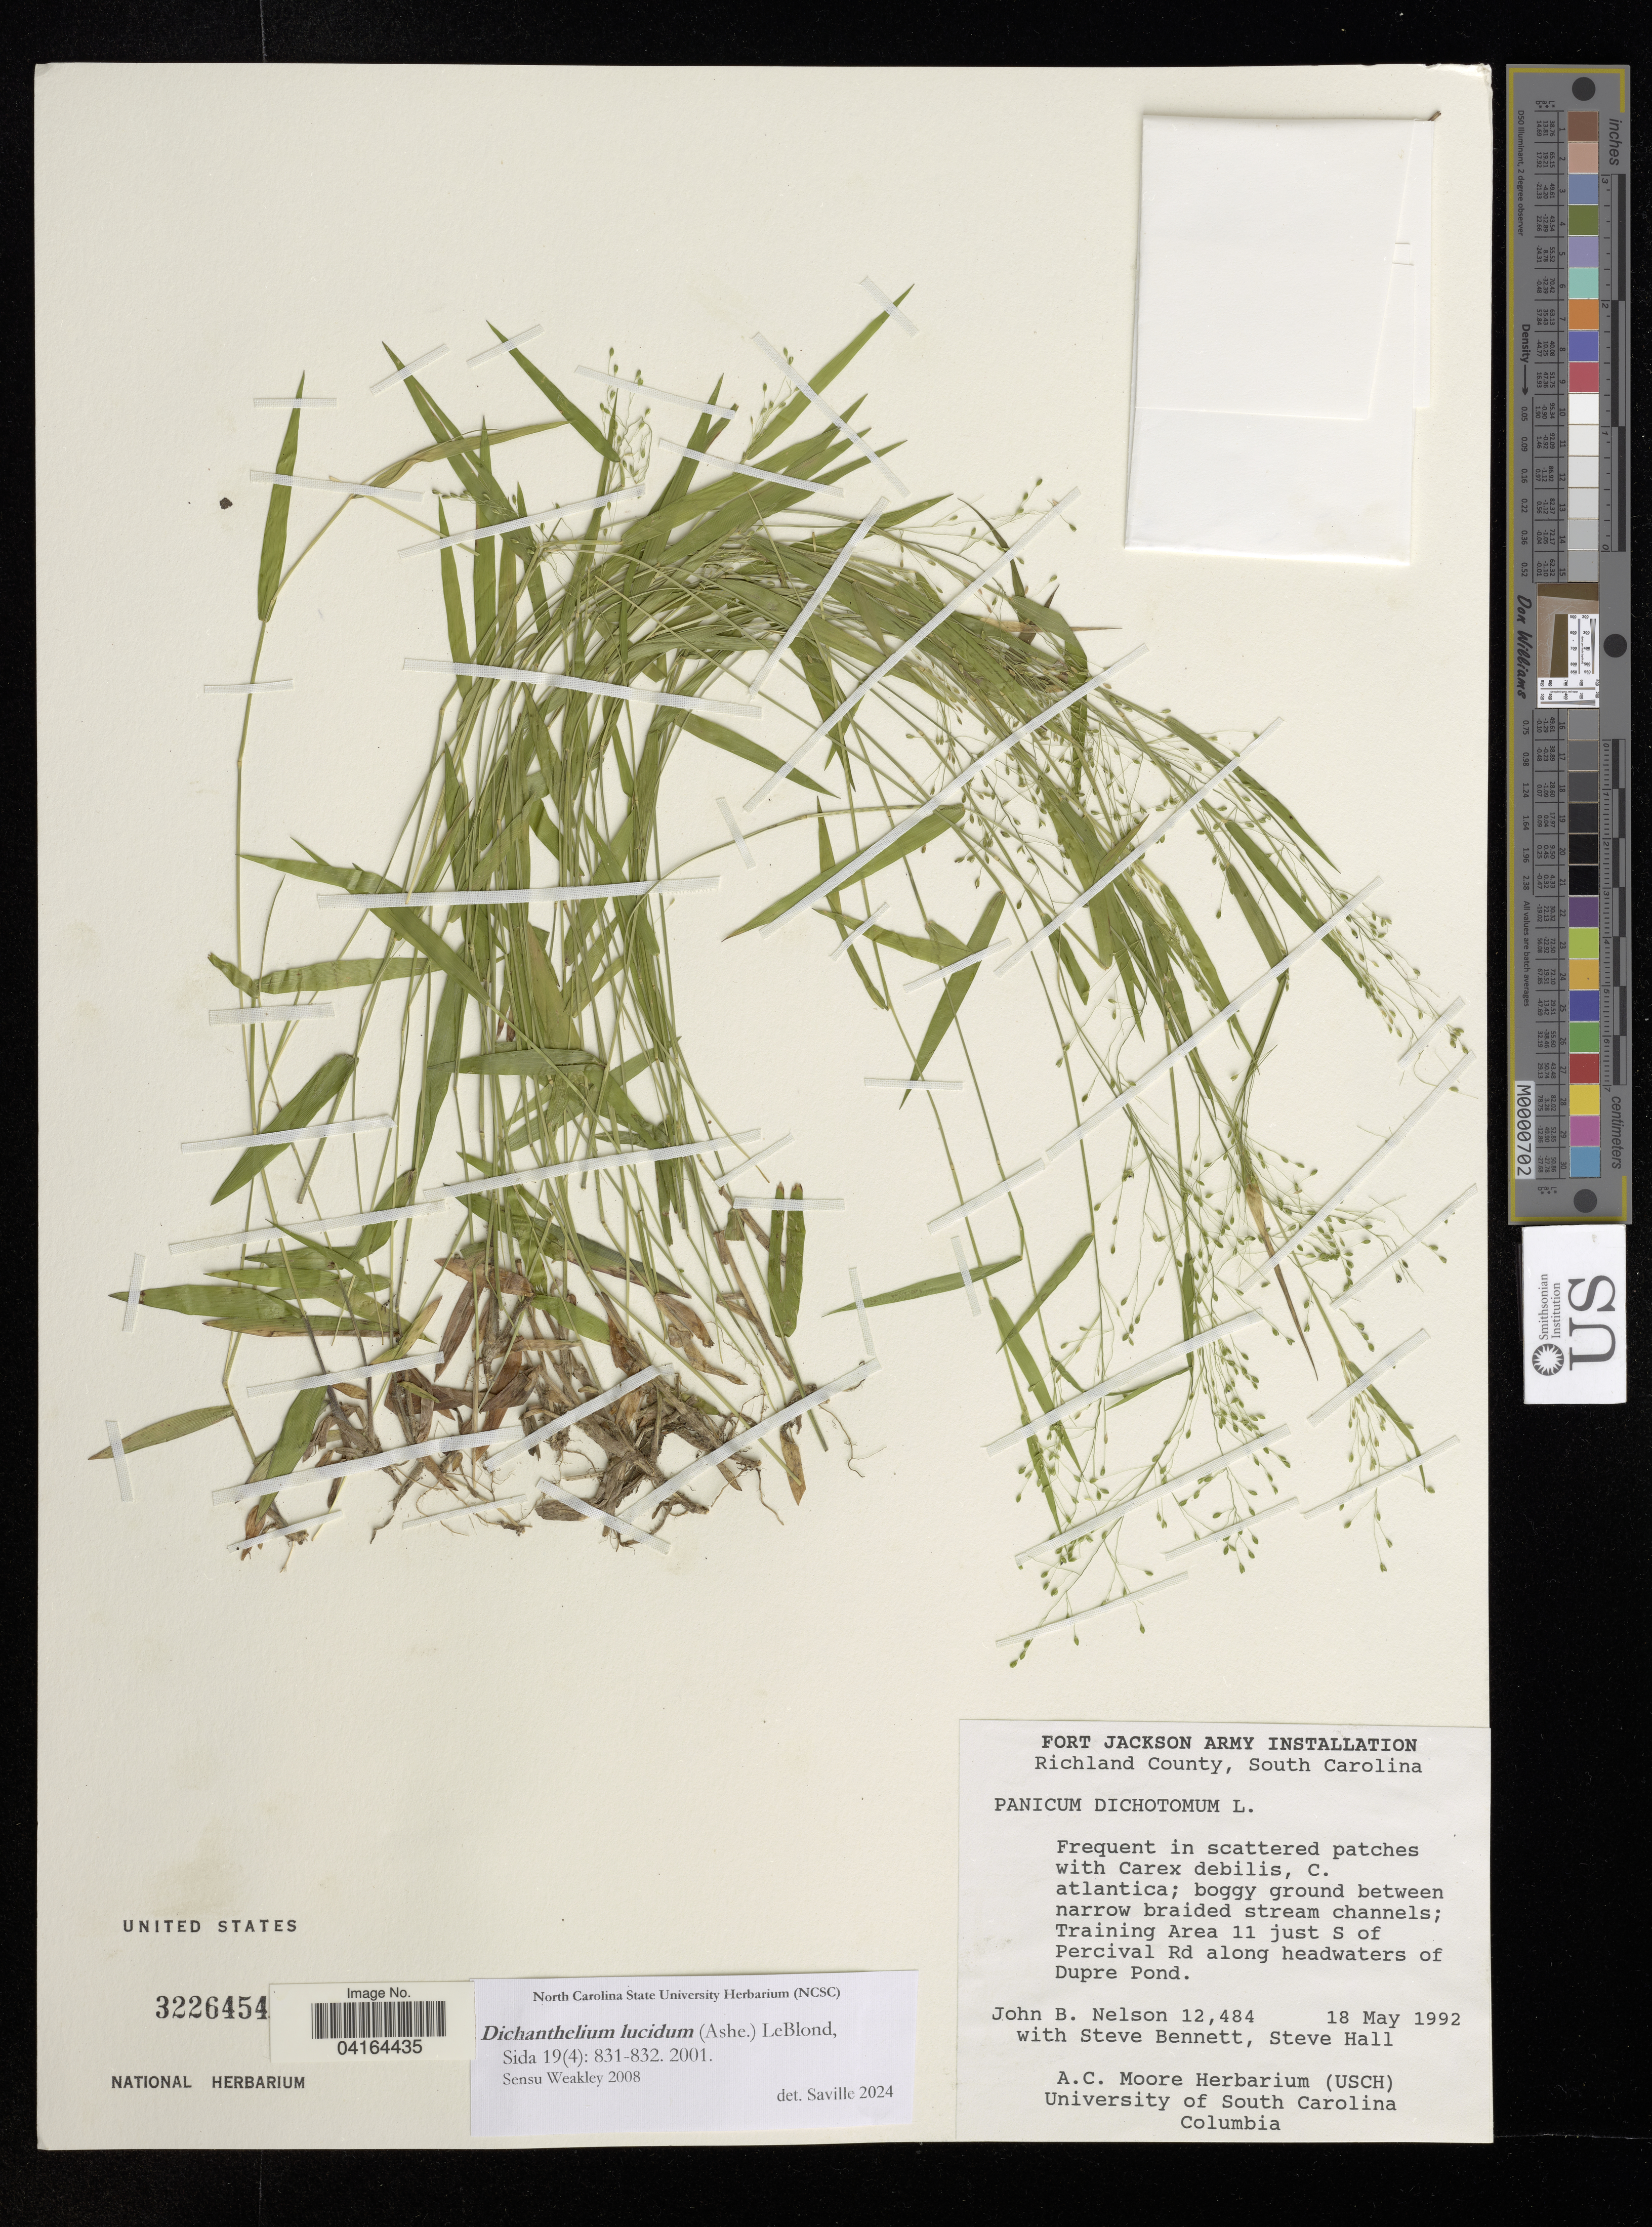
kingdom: Plantae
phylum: Tracheophyta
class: Liliopsida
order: Poales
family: Poaceae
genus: Dichanthelium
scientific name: Dichanthelium lucidum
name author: (Ashe) LeBlond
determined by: Saville, A. C., (NCSC), North Carolina State University (UNITED STATES)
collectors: J. Nelson, S. Bennett & S. Hall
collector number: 12,484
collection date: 1992-05-18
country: United States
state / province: South Carolina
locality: Fort Jackson Army Installation.? Richland County. Training Area 11 just S of Percival Rd along headwaters of Dupre Pond.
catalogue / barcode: US 3226454